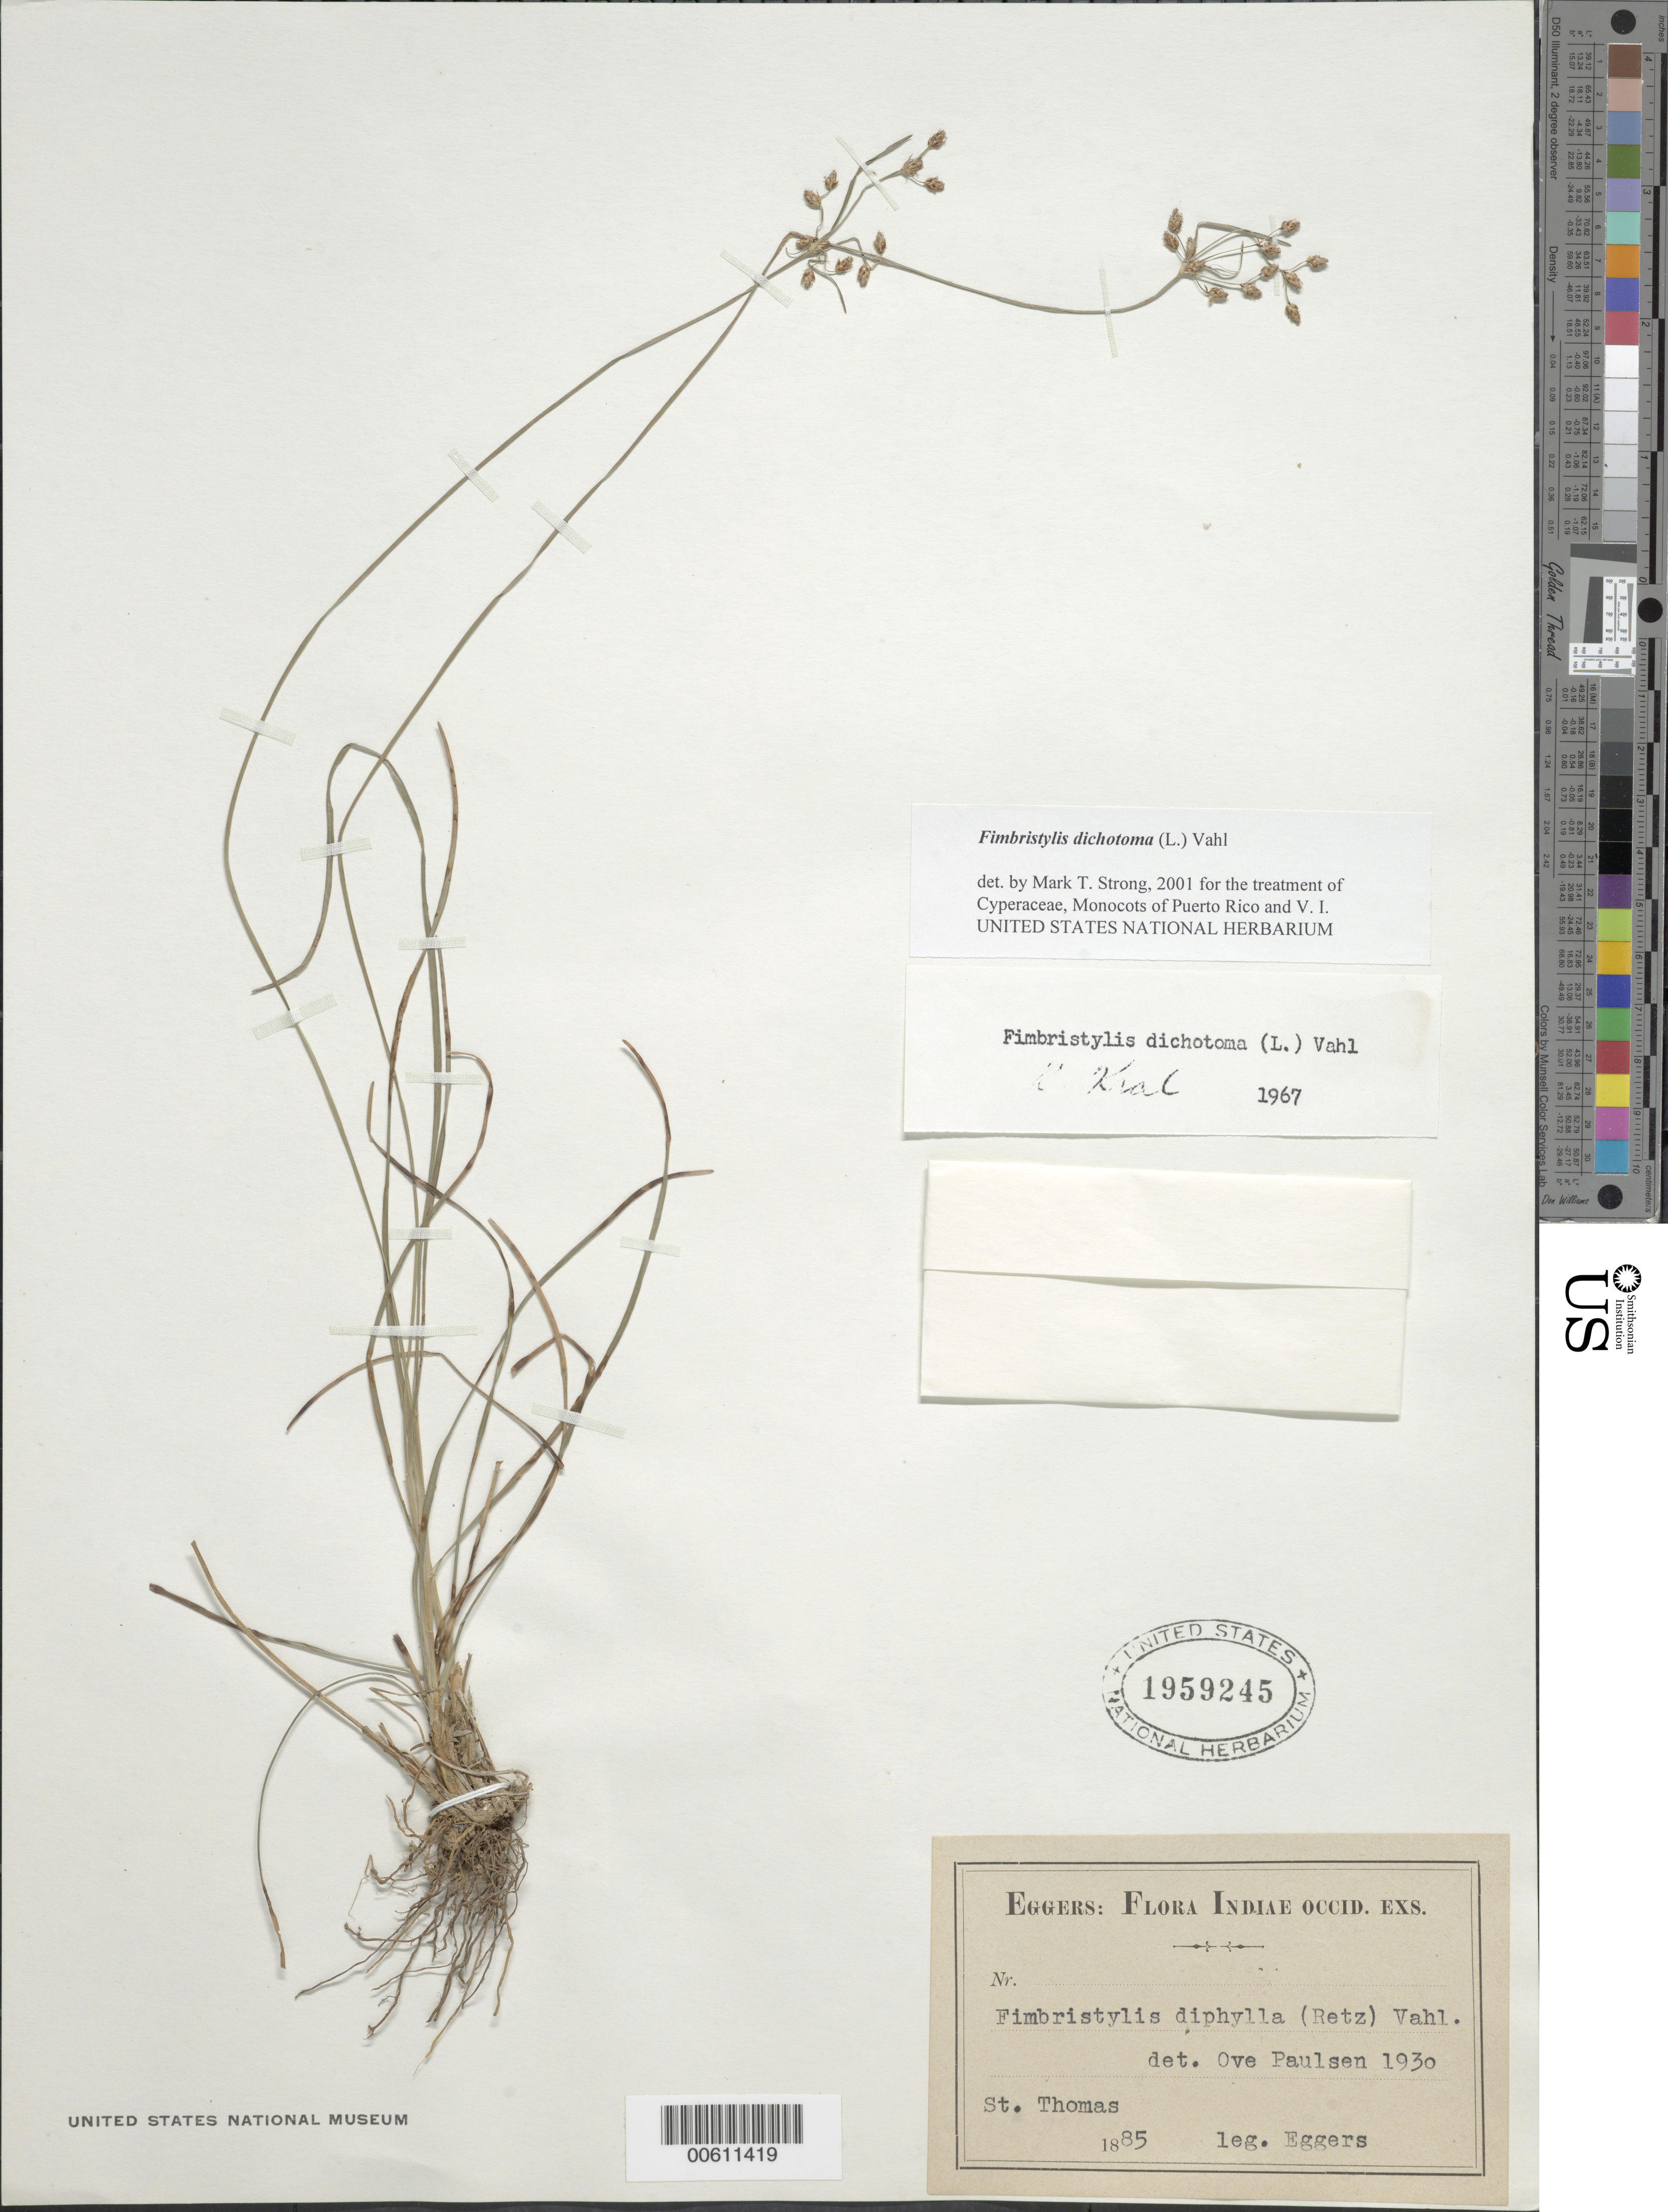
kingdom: Plantae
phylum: Tracheophyta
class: Liliopsida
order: Poales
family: Cyperaceae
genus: Fimbristylis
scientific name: Fimbristylis dichotoma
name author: (L.) Vahl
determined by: Strong, M. T., (US), Smithsonian Institution - National Museum of Natural History (UNITED STATES)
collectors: H. F. A. von Eggers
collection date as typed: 1885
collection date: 1885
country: U.S. Virgin Islands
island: St. Thomas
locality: St. Thomas.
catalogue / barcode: US 1959245